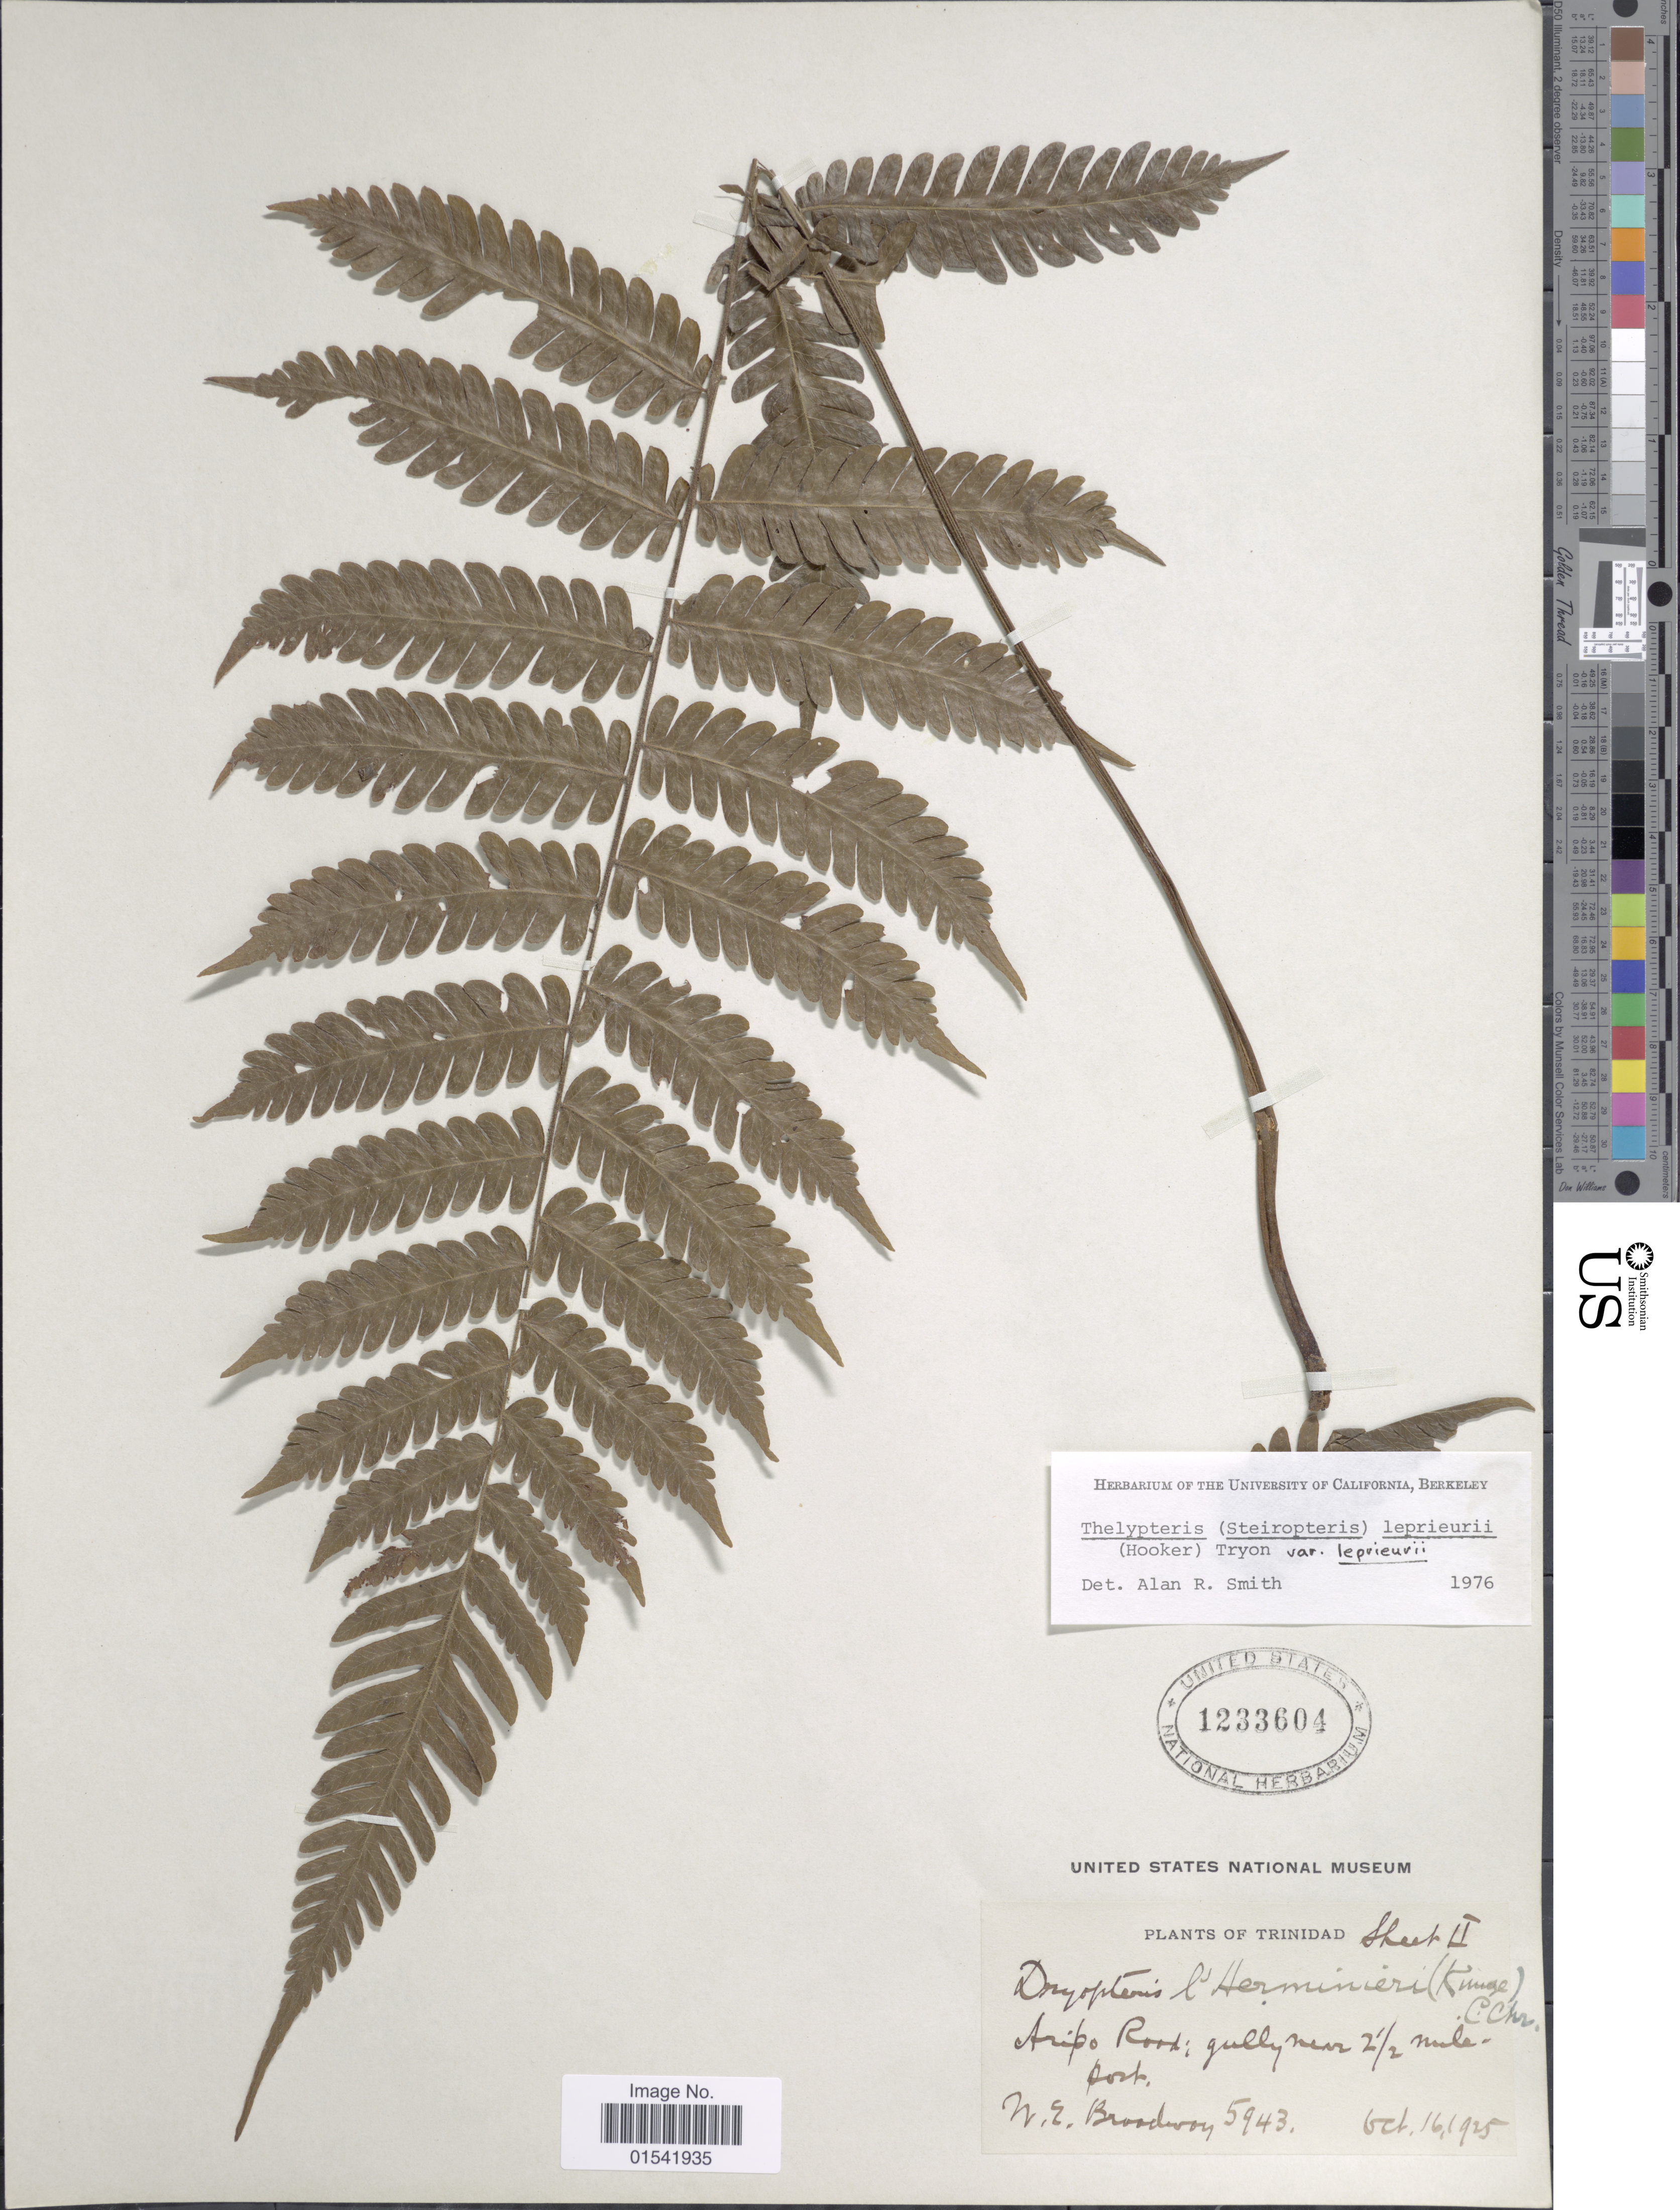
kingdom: Plantae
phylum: Tracheophyta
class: Polypodiopsida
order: Polypodiales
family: Thelypteridaceae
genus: Steiropteris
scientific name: Steiropteris leprieurii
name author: (Hook. f.) Pic. Serm.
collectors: W. E. Broadway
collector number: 5943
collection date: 1925-10-16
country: Trinidad and Tobago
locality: Trinidad, Aripo Road: gully near 2½ mile-post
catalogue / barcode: US 1233604